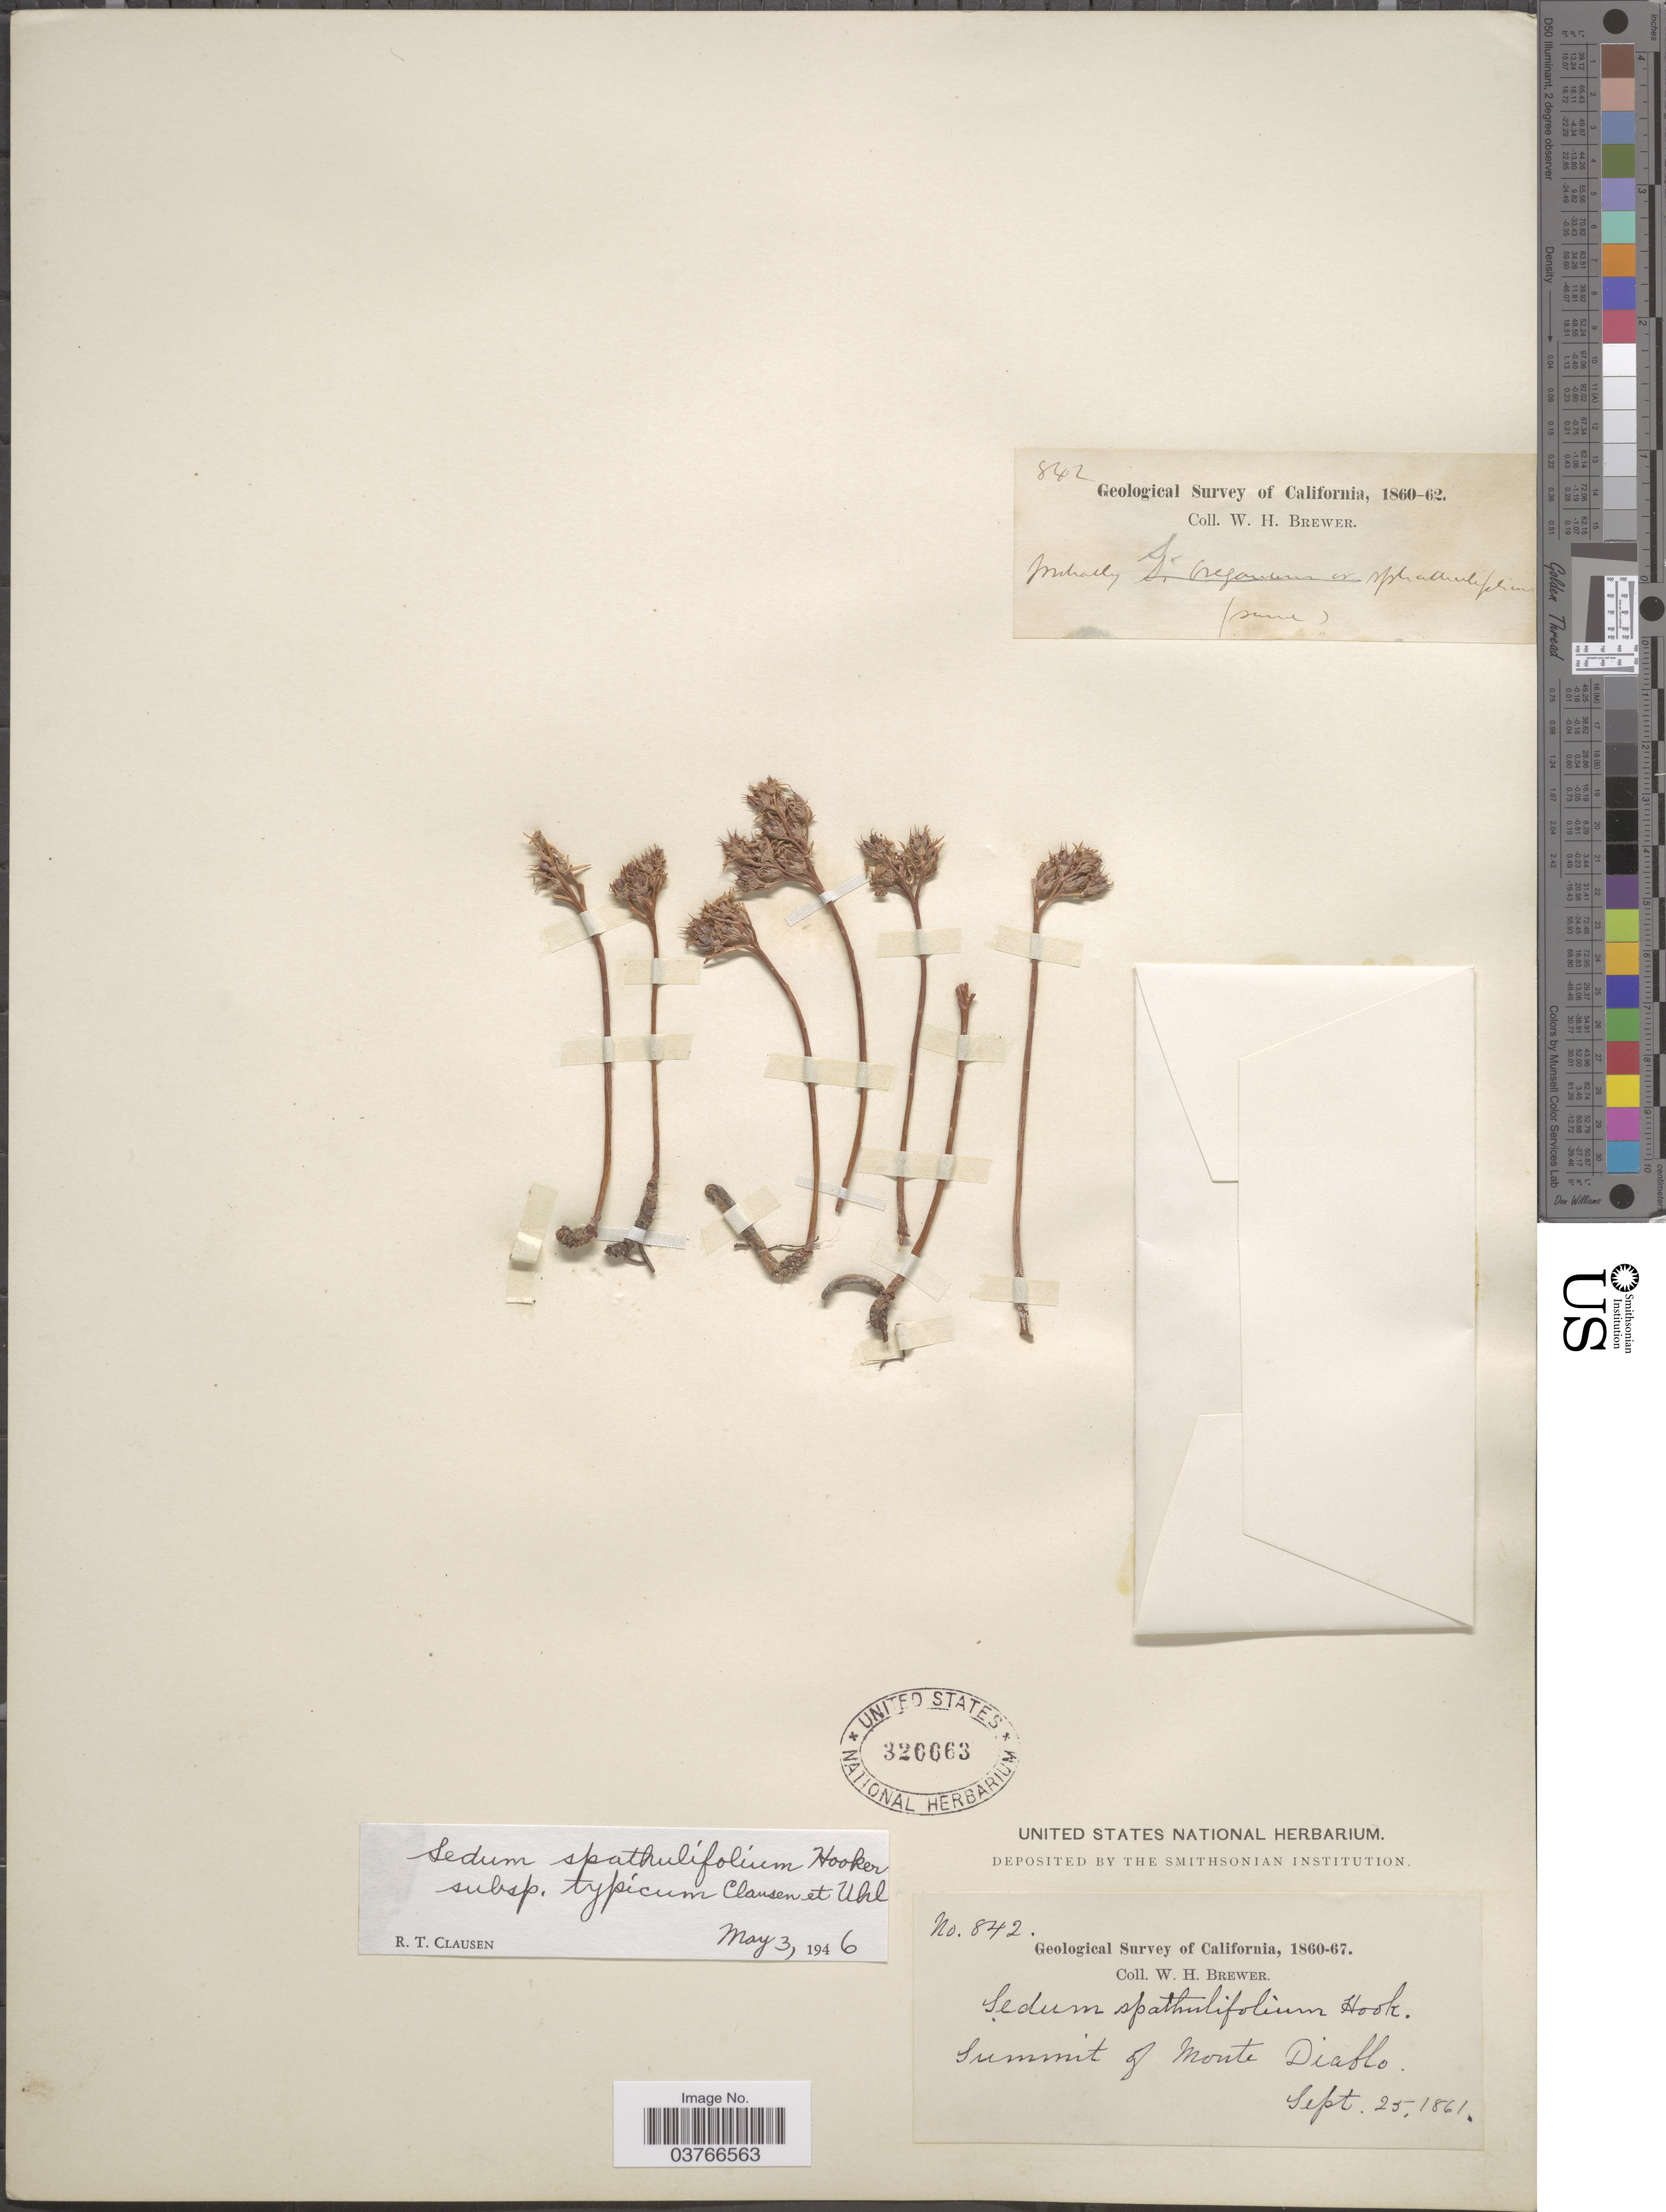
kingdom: Plantae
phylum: Tracheophyta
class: Magnoliopsida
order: Saxifragales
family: Crassulaceae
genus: Sedum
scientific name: Sedum spathulifolium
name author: Hook.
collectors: W. H. Brewer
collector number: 842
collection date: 1861-09-25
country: United States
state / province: California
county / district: Contra Costa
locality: Summit of Monte Diablo.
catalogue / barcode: US 326663